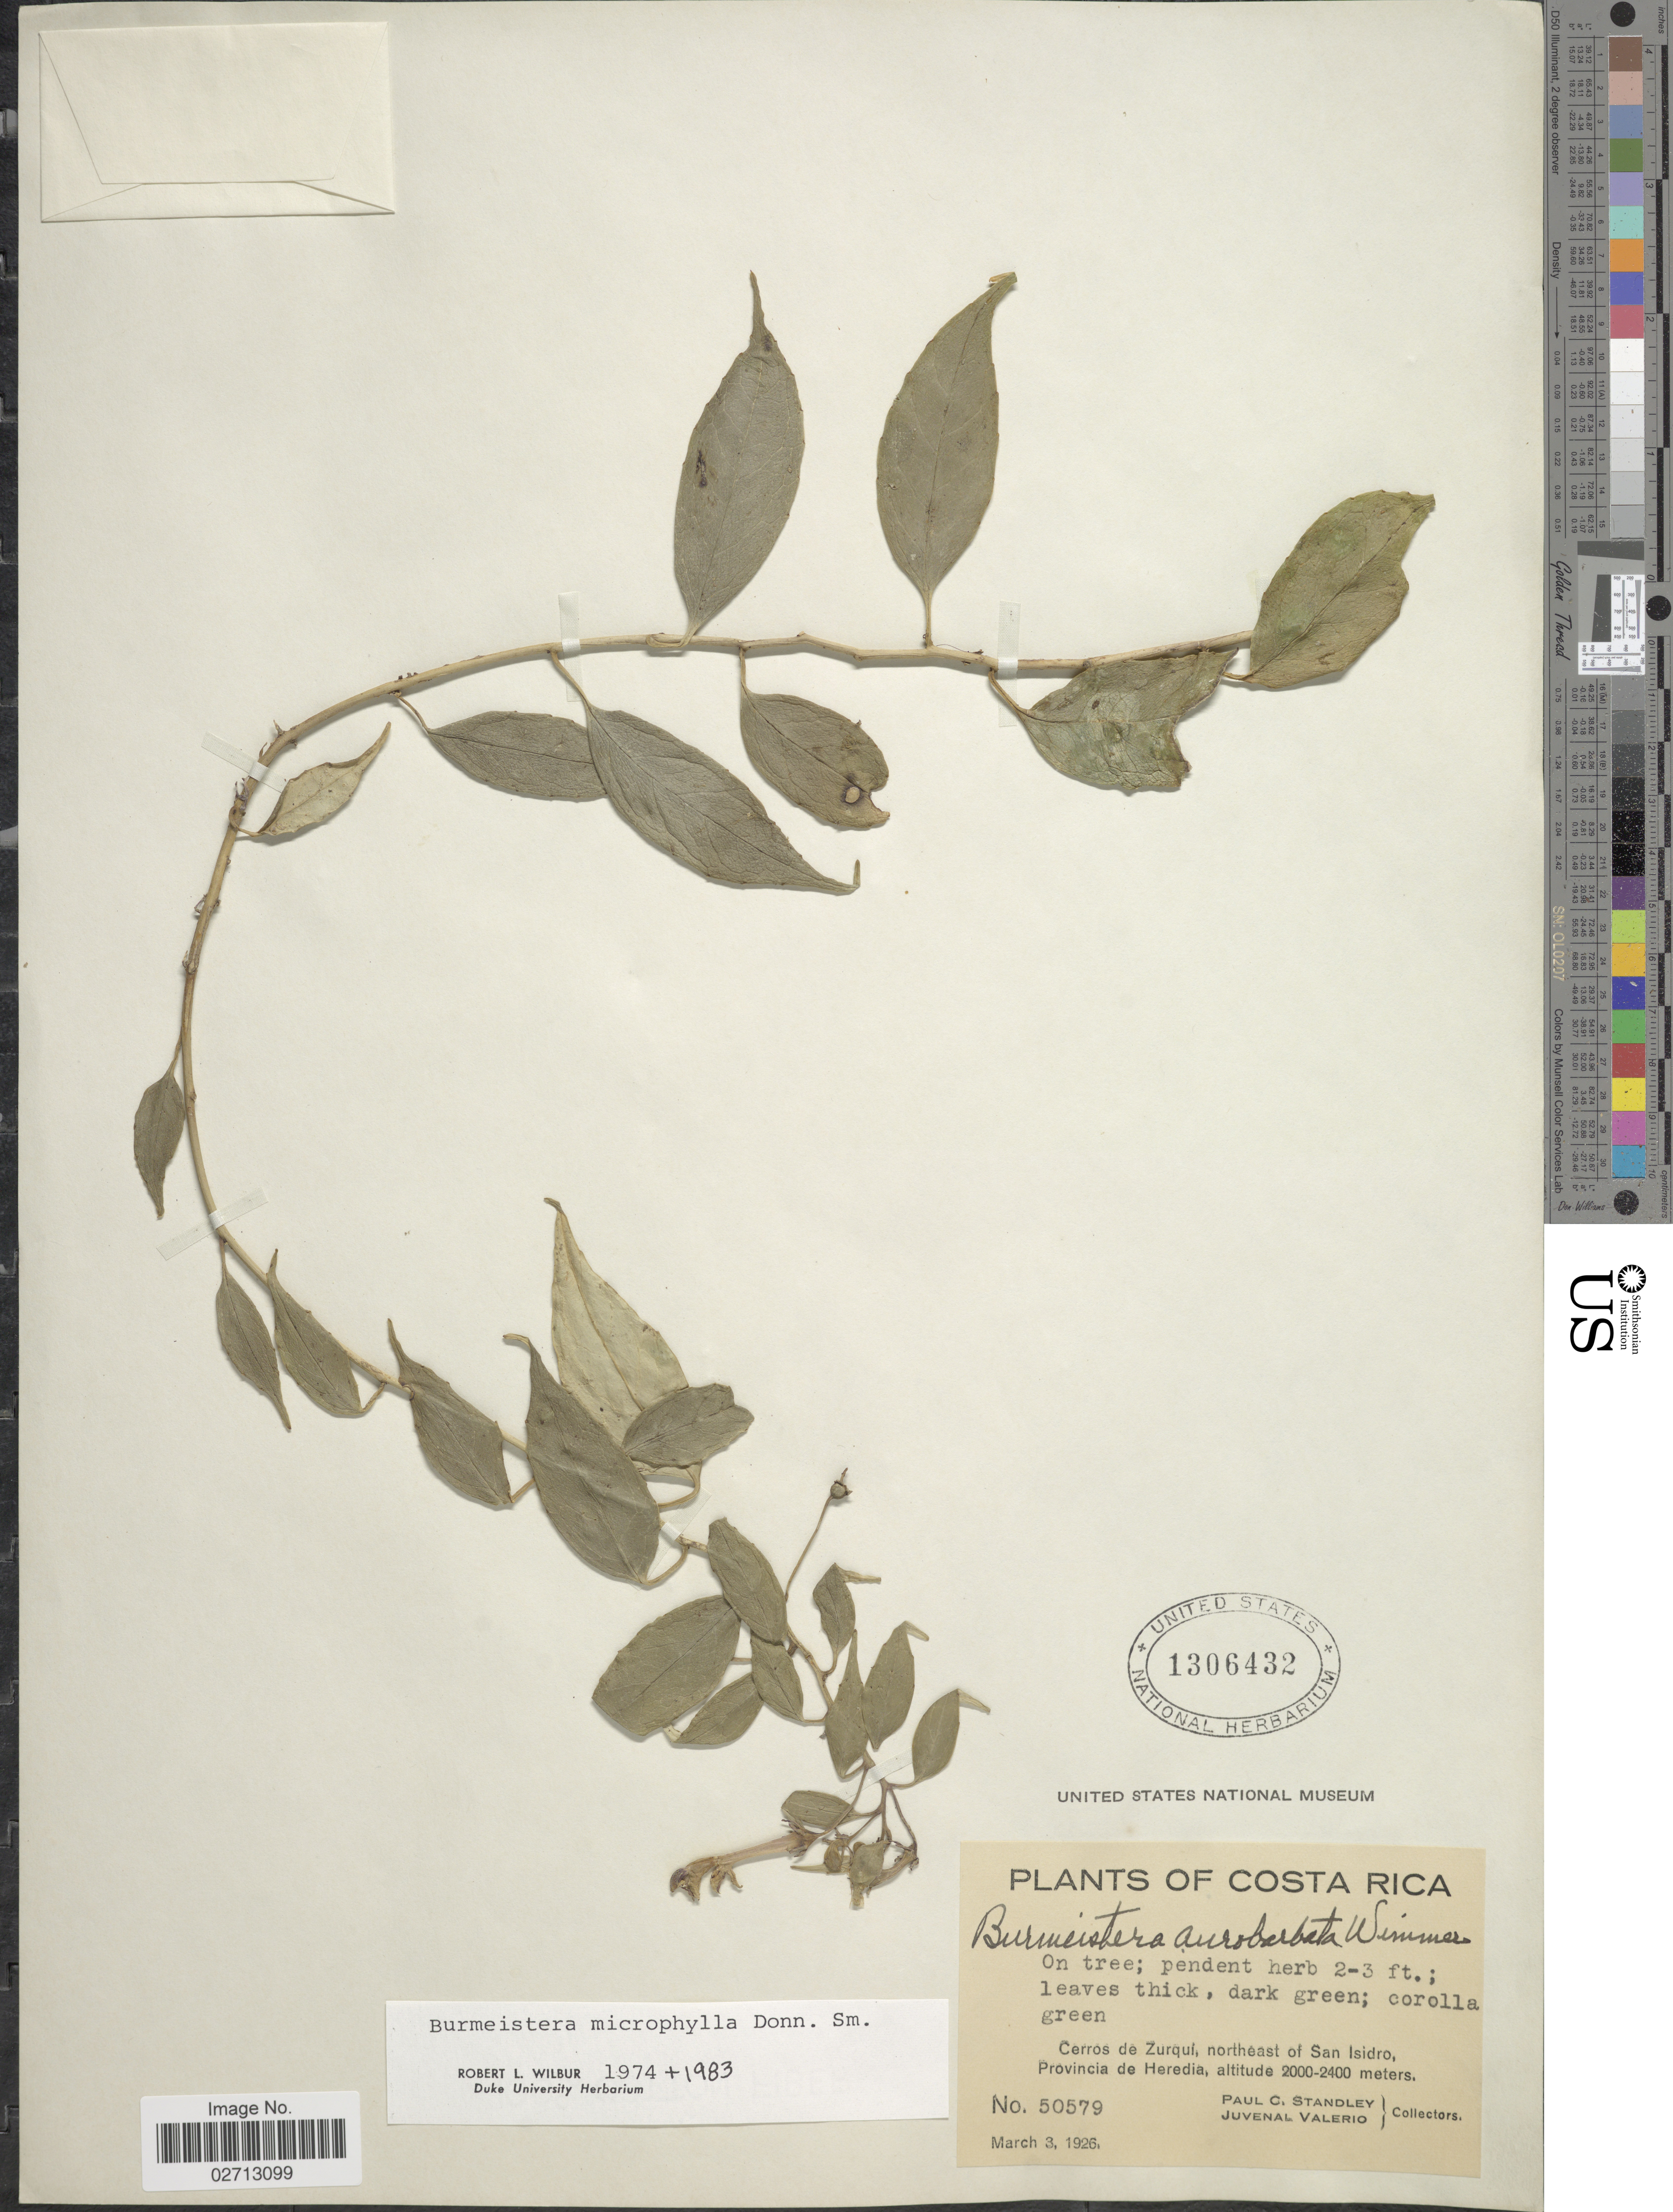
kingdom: Plantae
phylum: Tracheophyta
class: Magnoliopsida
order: Asterales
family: Campanulaceae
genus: Burmeistera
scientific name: Burmeistera microphylla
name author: Donn. Sm.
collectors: P. C. Standley & J. Valerio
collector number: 50579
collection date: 1926-03-03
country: Costa Rica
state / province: Heredia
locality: Cerros de Zurqui, northeast of San Isidro.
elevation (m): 2000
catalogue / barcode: US 1306432